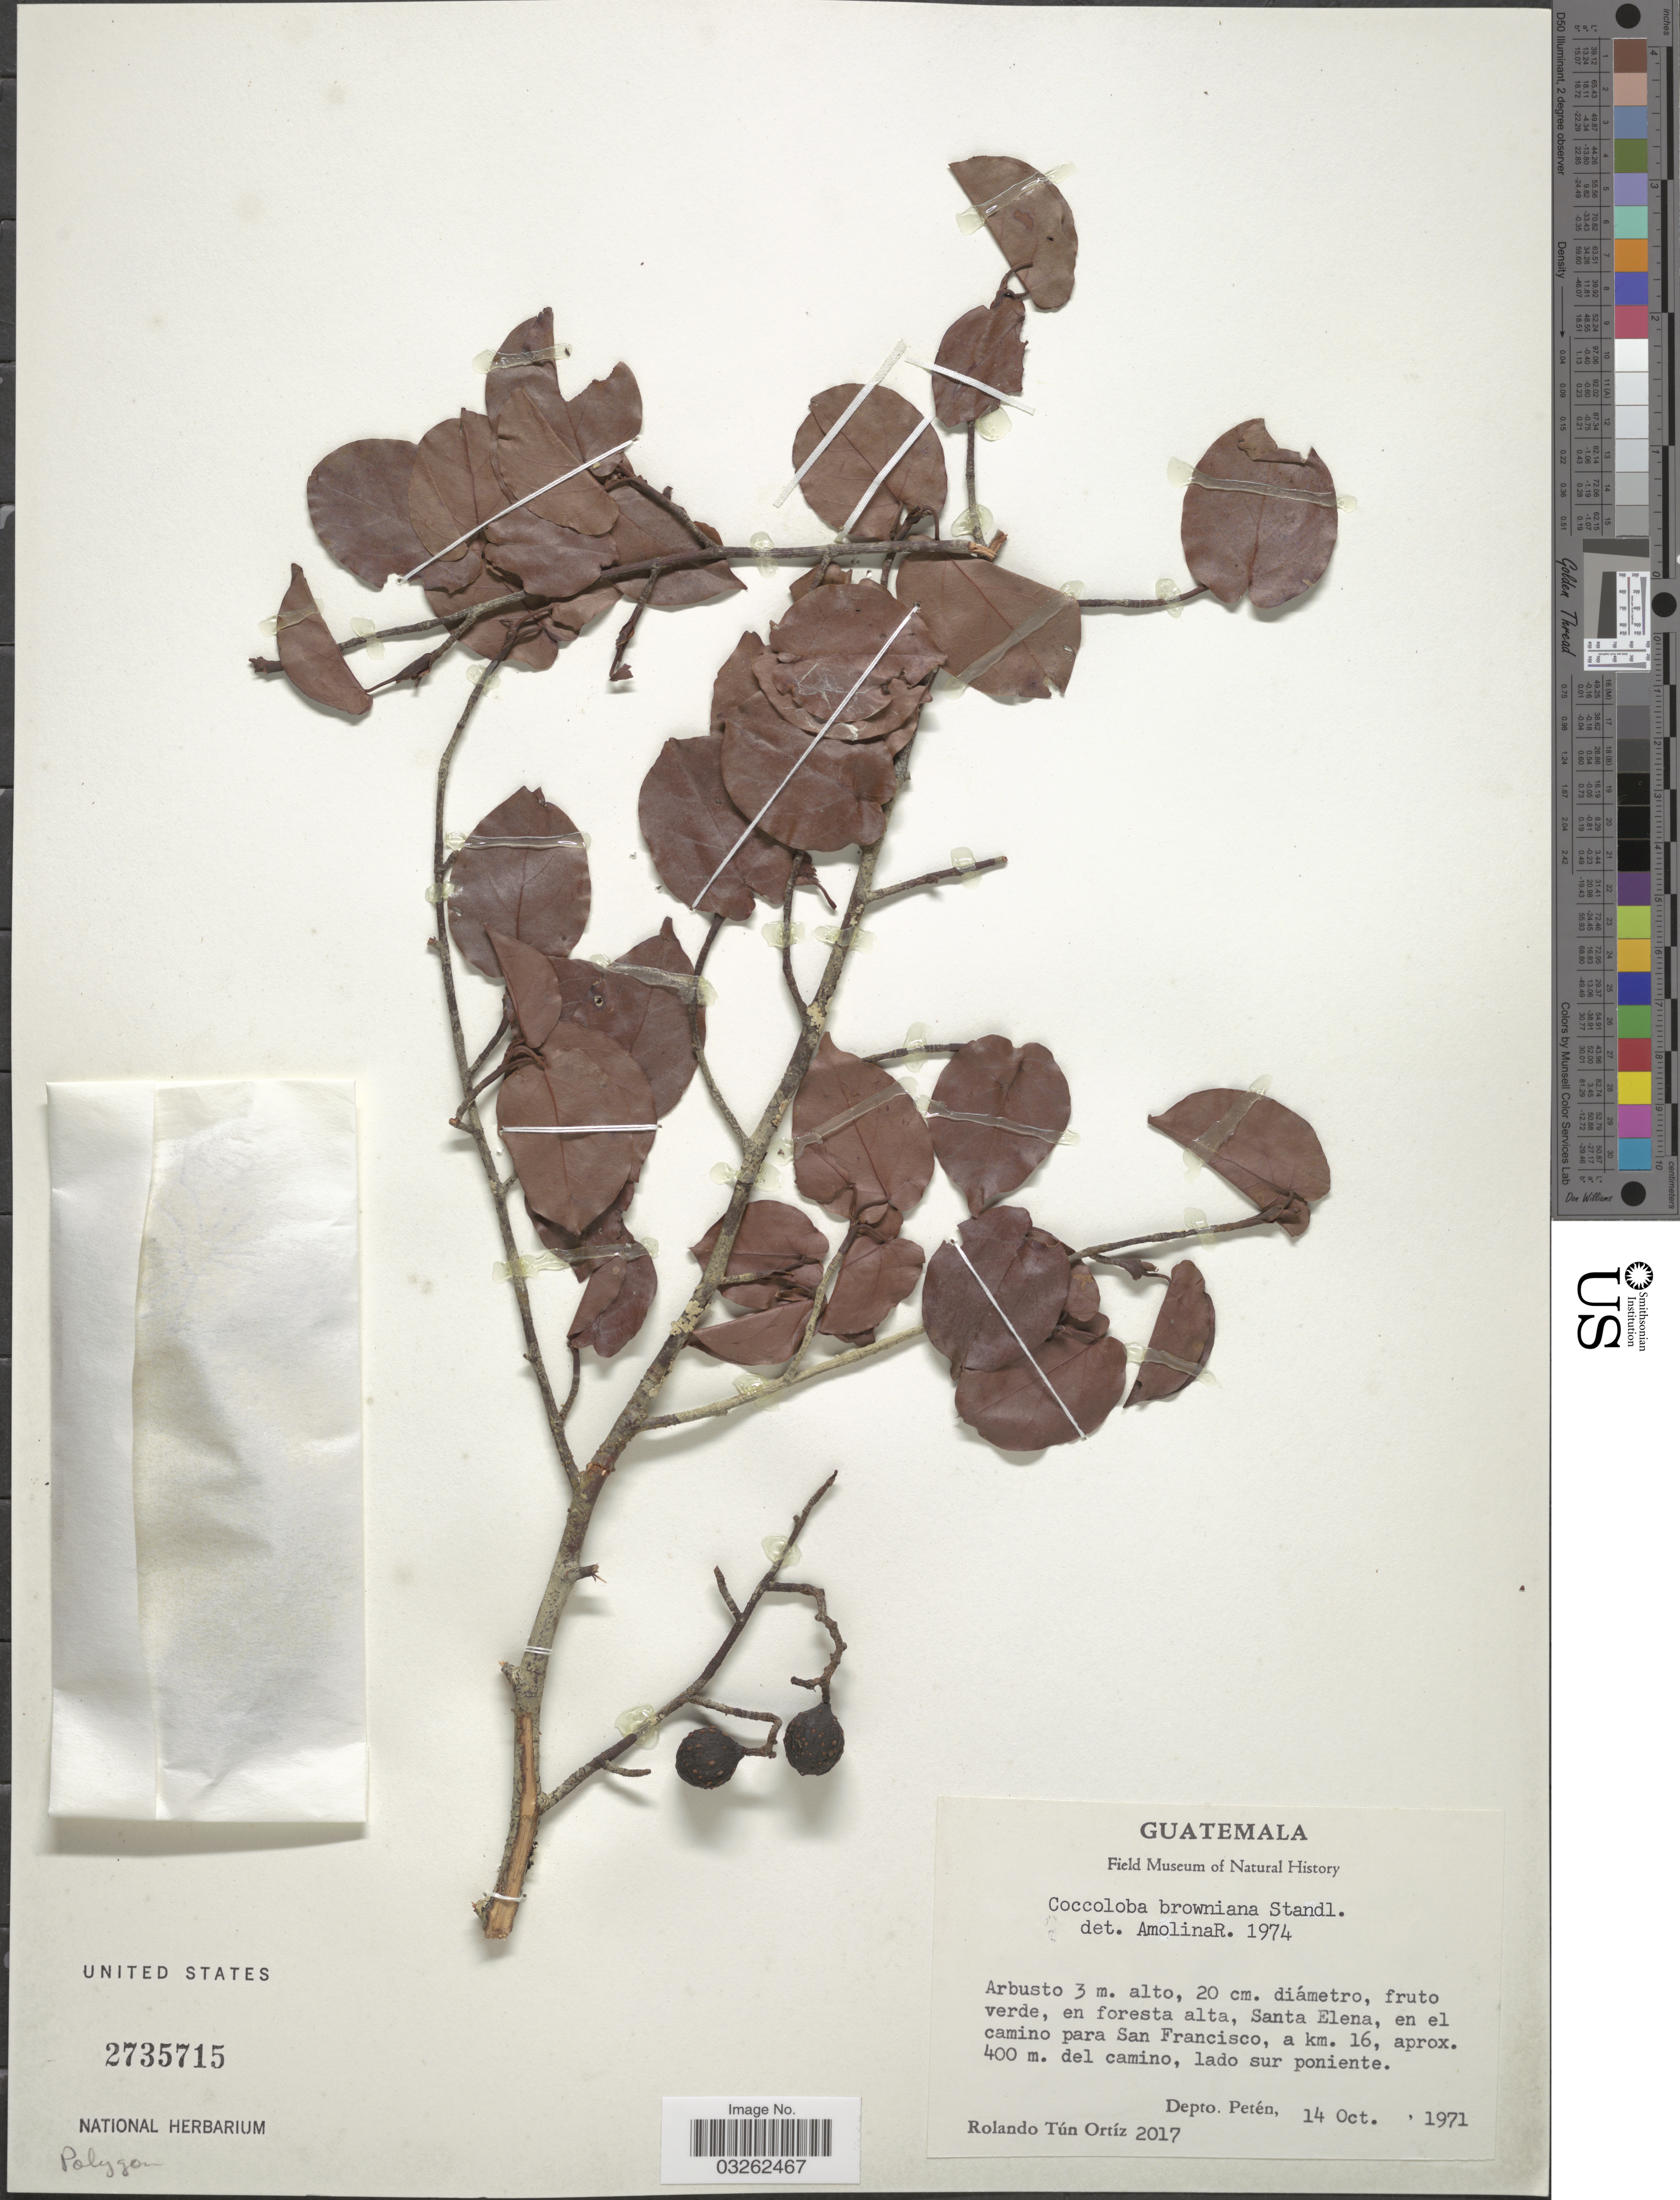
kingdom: Plantae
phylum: Tracheophyta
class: Magnoliopsida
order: Caryophyllales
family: Polygonaceae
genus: Coccoloba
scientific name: Coccoloba acapulcensis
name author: Standl.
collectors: R. T. Ortíz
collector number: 2017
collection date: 1971-10-14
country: Guatemala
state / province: El Petén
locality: Santa Elena, en el camino para San Francisco, a km. 16, aprox. 400 m. del camino, lado sur poniente. Depto. Petén.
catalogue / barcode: US 2735715